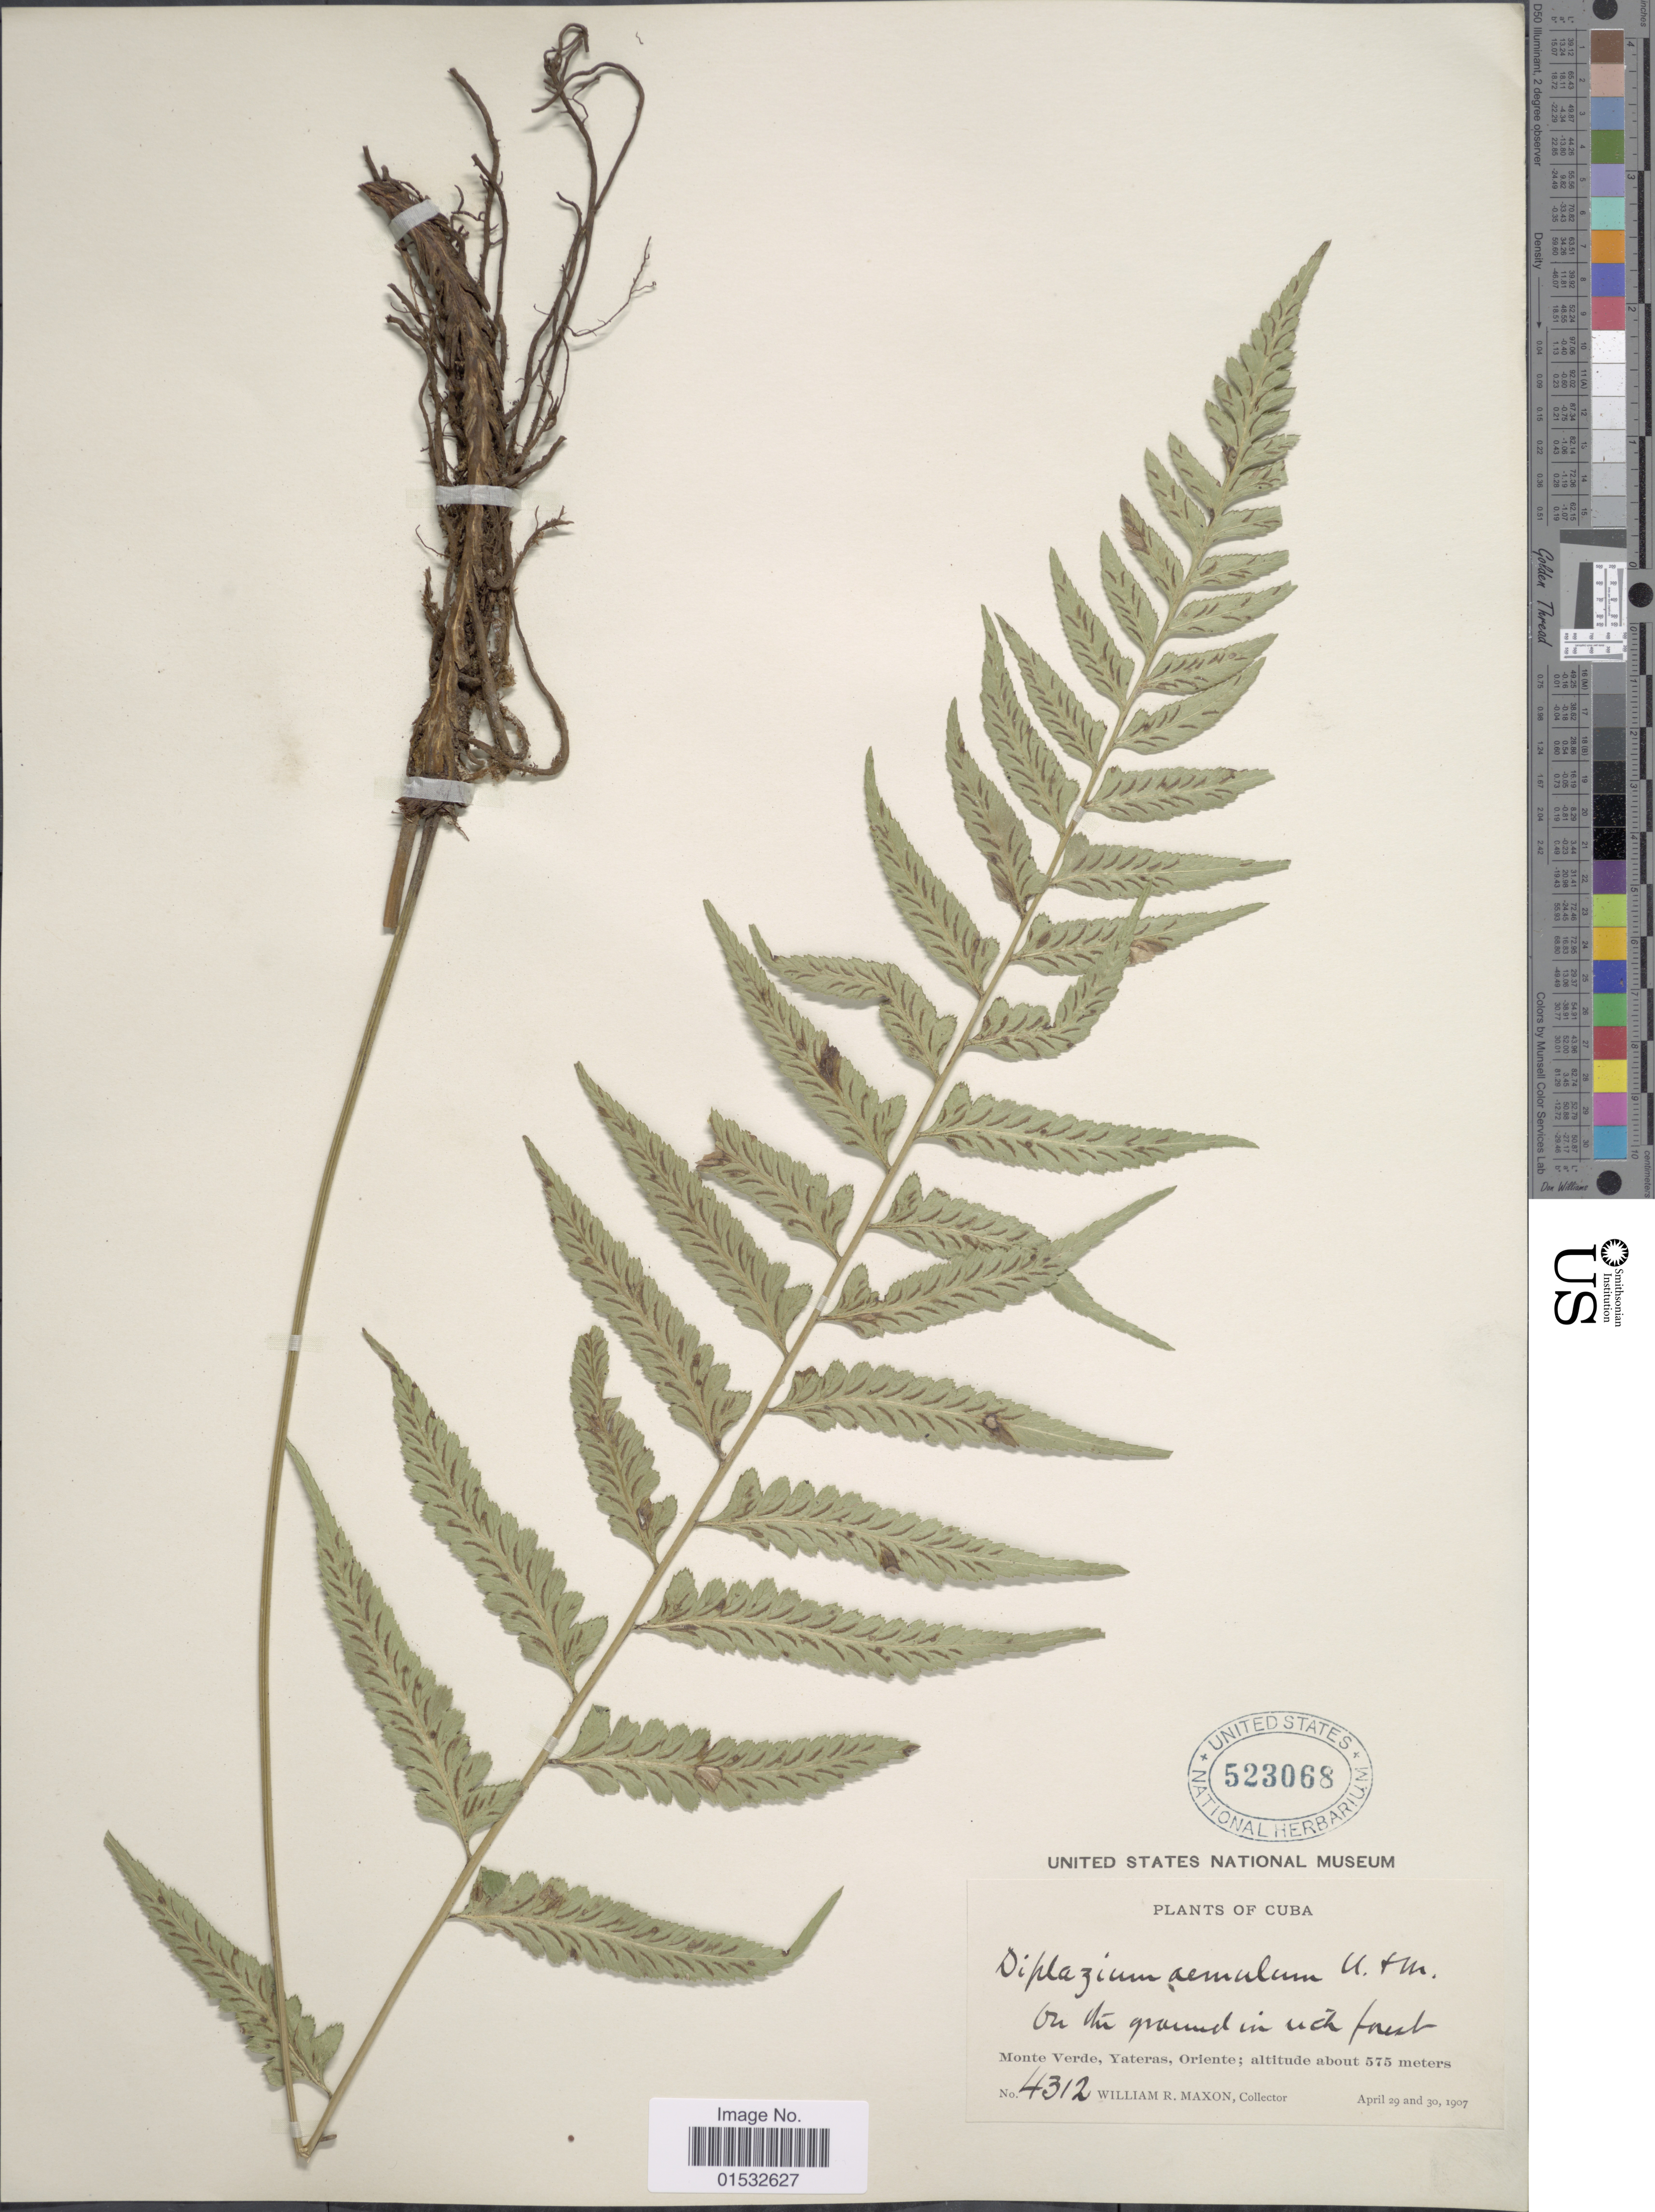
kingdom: Plantae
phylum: Tracheophyta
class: Polypodiopsida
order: Polypodiales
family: Athyriaceae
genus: Diplazium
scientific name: Diplazium cristatum x D. unilobum (Poir.) Hieron.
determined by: Sánchez, C.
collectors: W. R. Maxon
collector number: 4312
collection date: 1907-04-29/1907-04-30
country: Cuba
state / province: Oriente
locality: Monte Verde, Yateras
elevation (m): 575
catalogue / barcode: US 523068